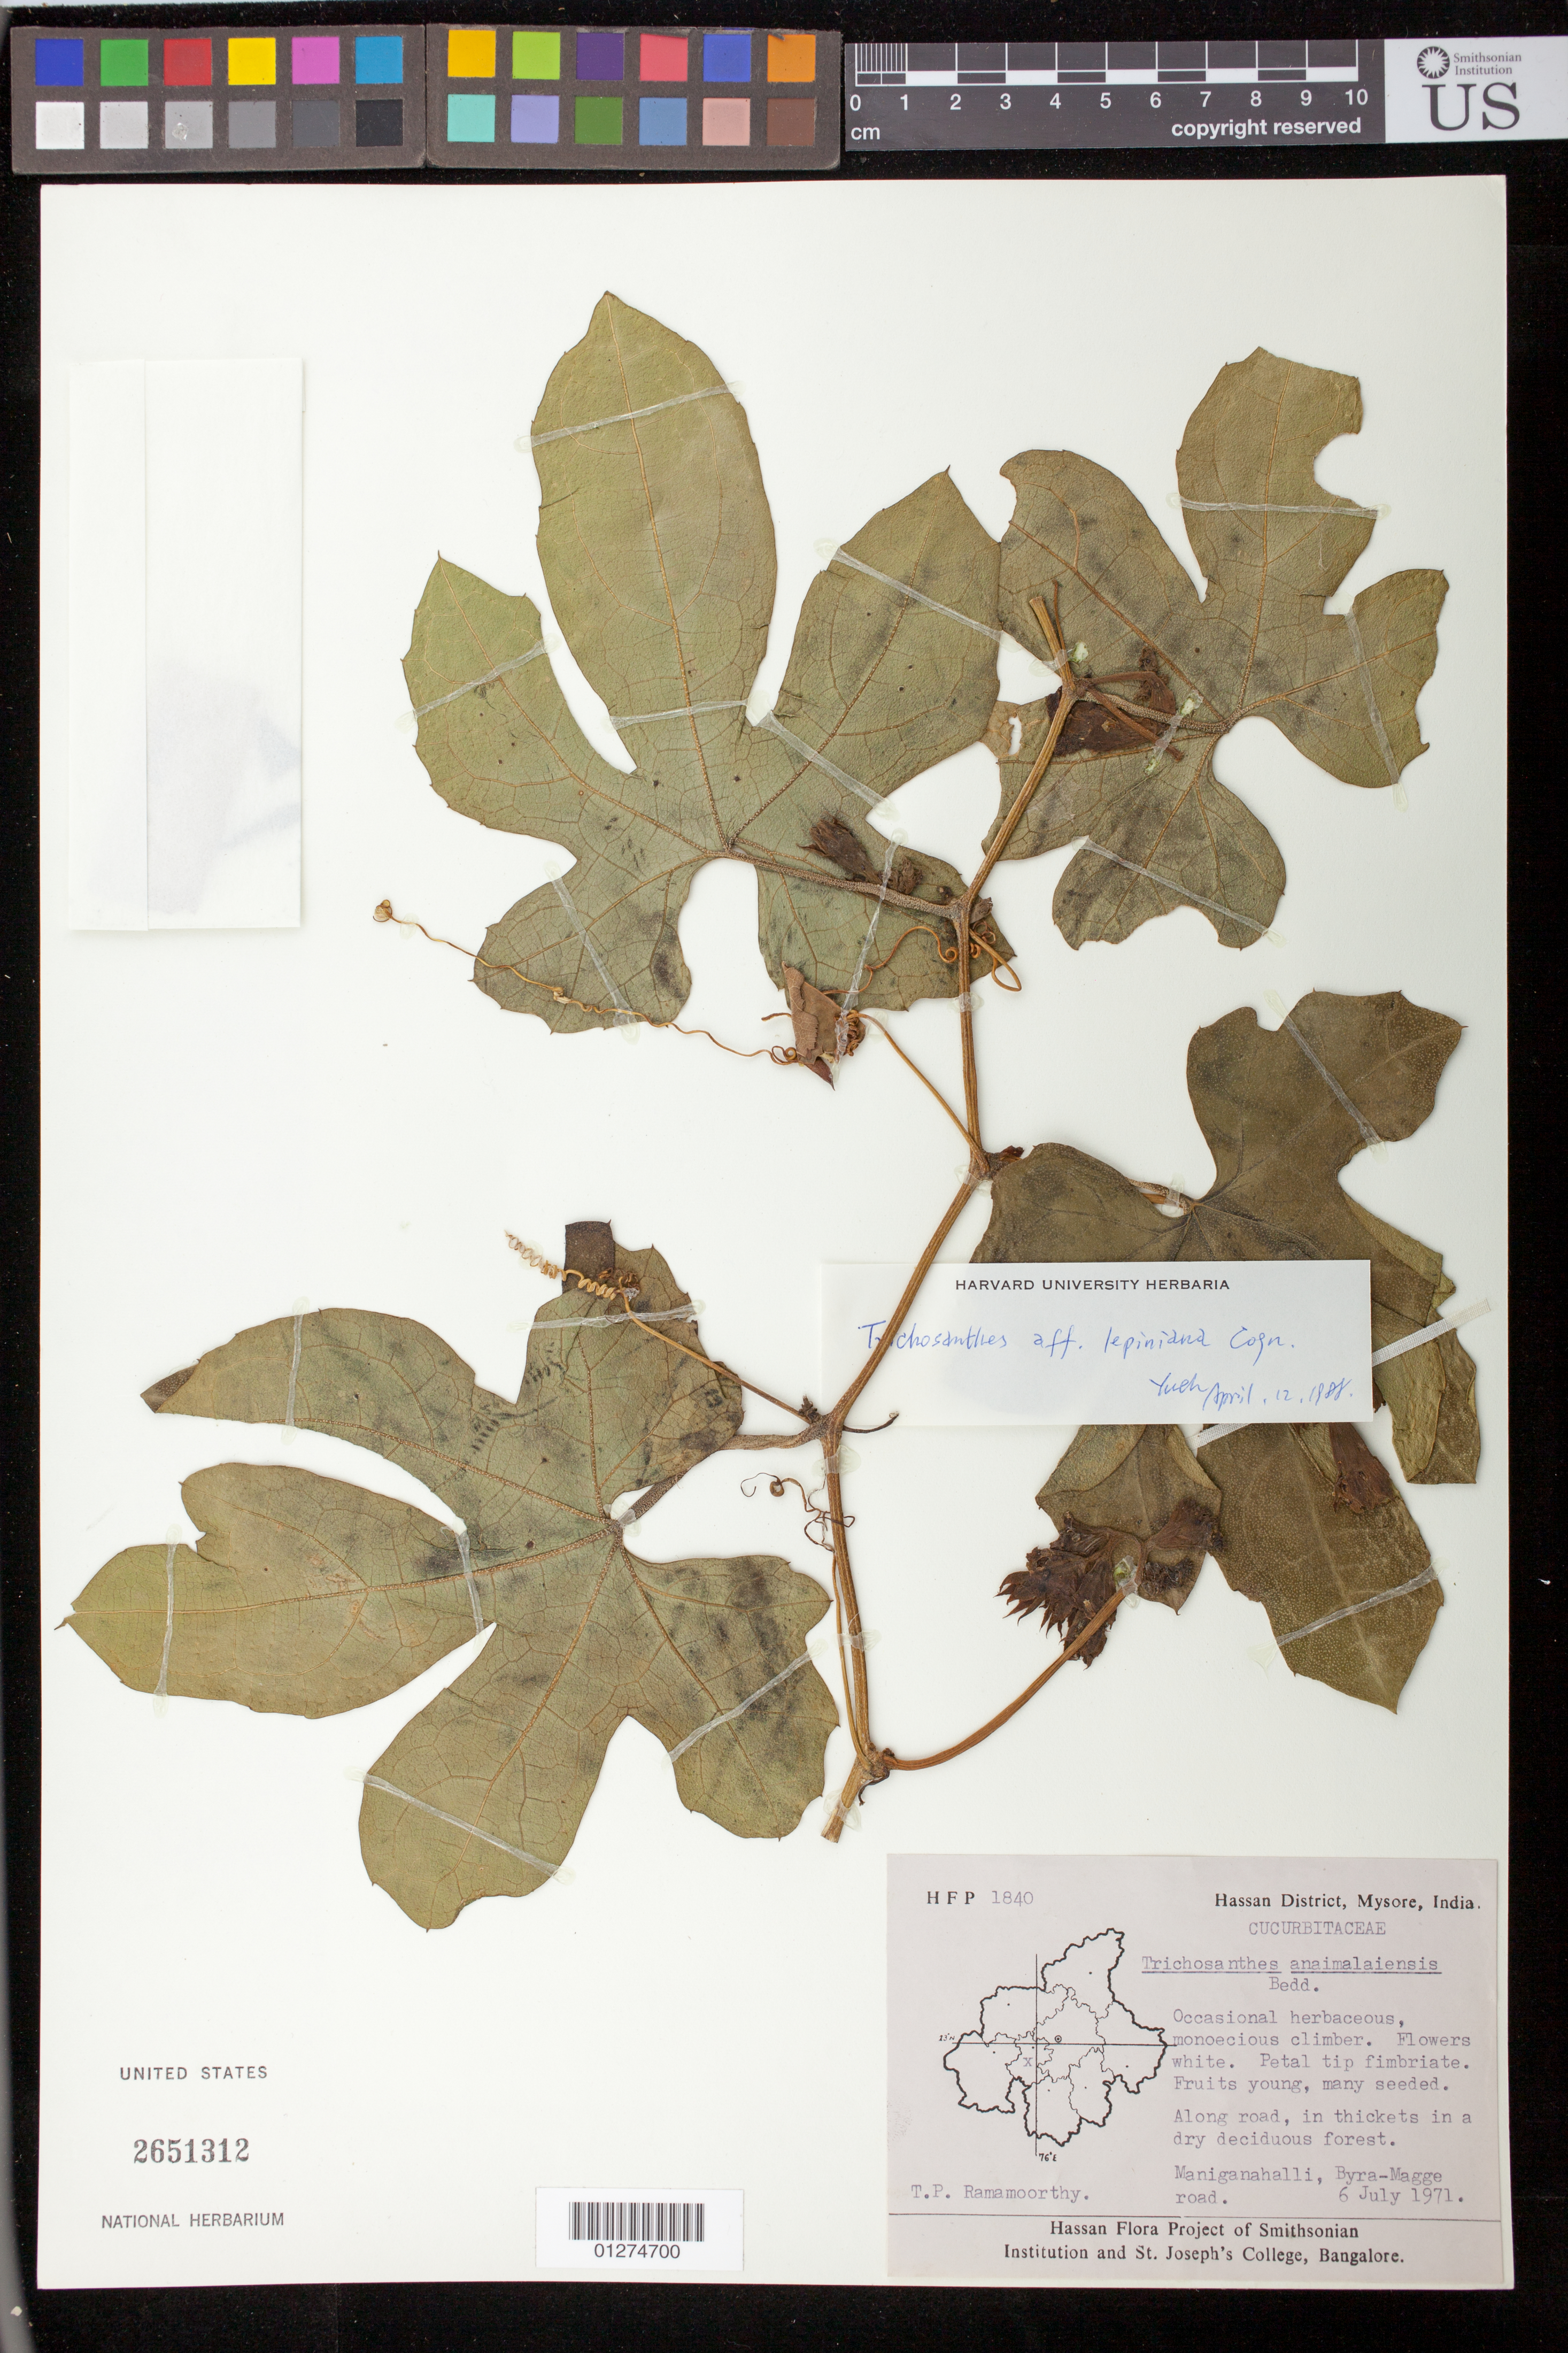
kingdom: Plantae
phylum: Tracheophyta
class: Magnoliopsida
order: Cucurbitales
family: Cucurbitaceae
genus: Trichosanthes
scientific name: Trichosanthes obtusa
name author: Lu Q. Huang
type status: Isotype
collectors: T. P. Ramamoorthy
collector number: HFP 1840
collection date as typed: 06 Jul 1971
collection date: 1971-07-06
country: India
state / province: Karnataka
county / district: Hassan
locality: Hassan District, Mysore. Maniganahalli, Byra-Magge Road.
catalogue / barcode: US 2651312